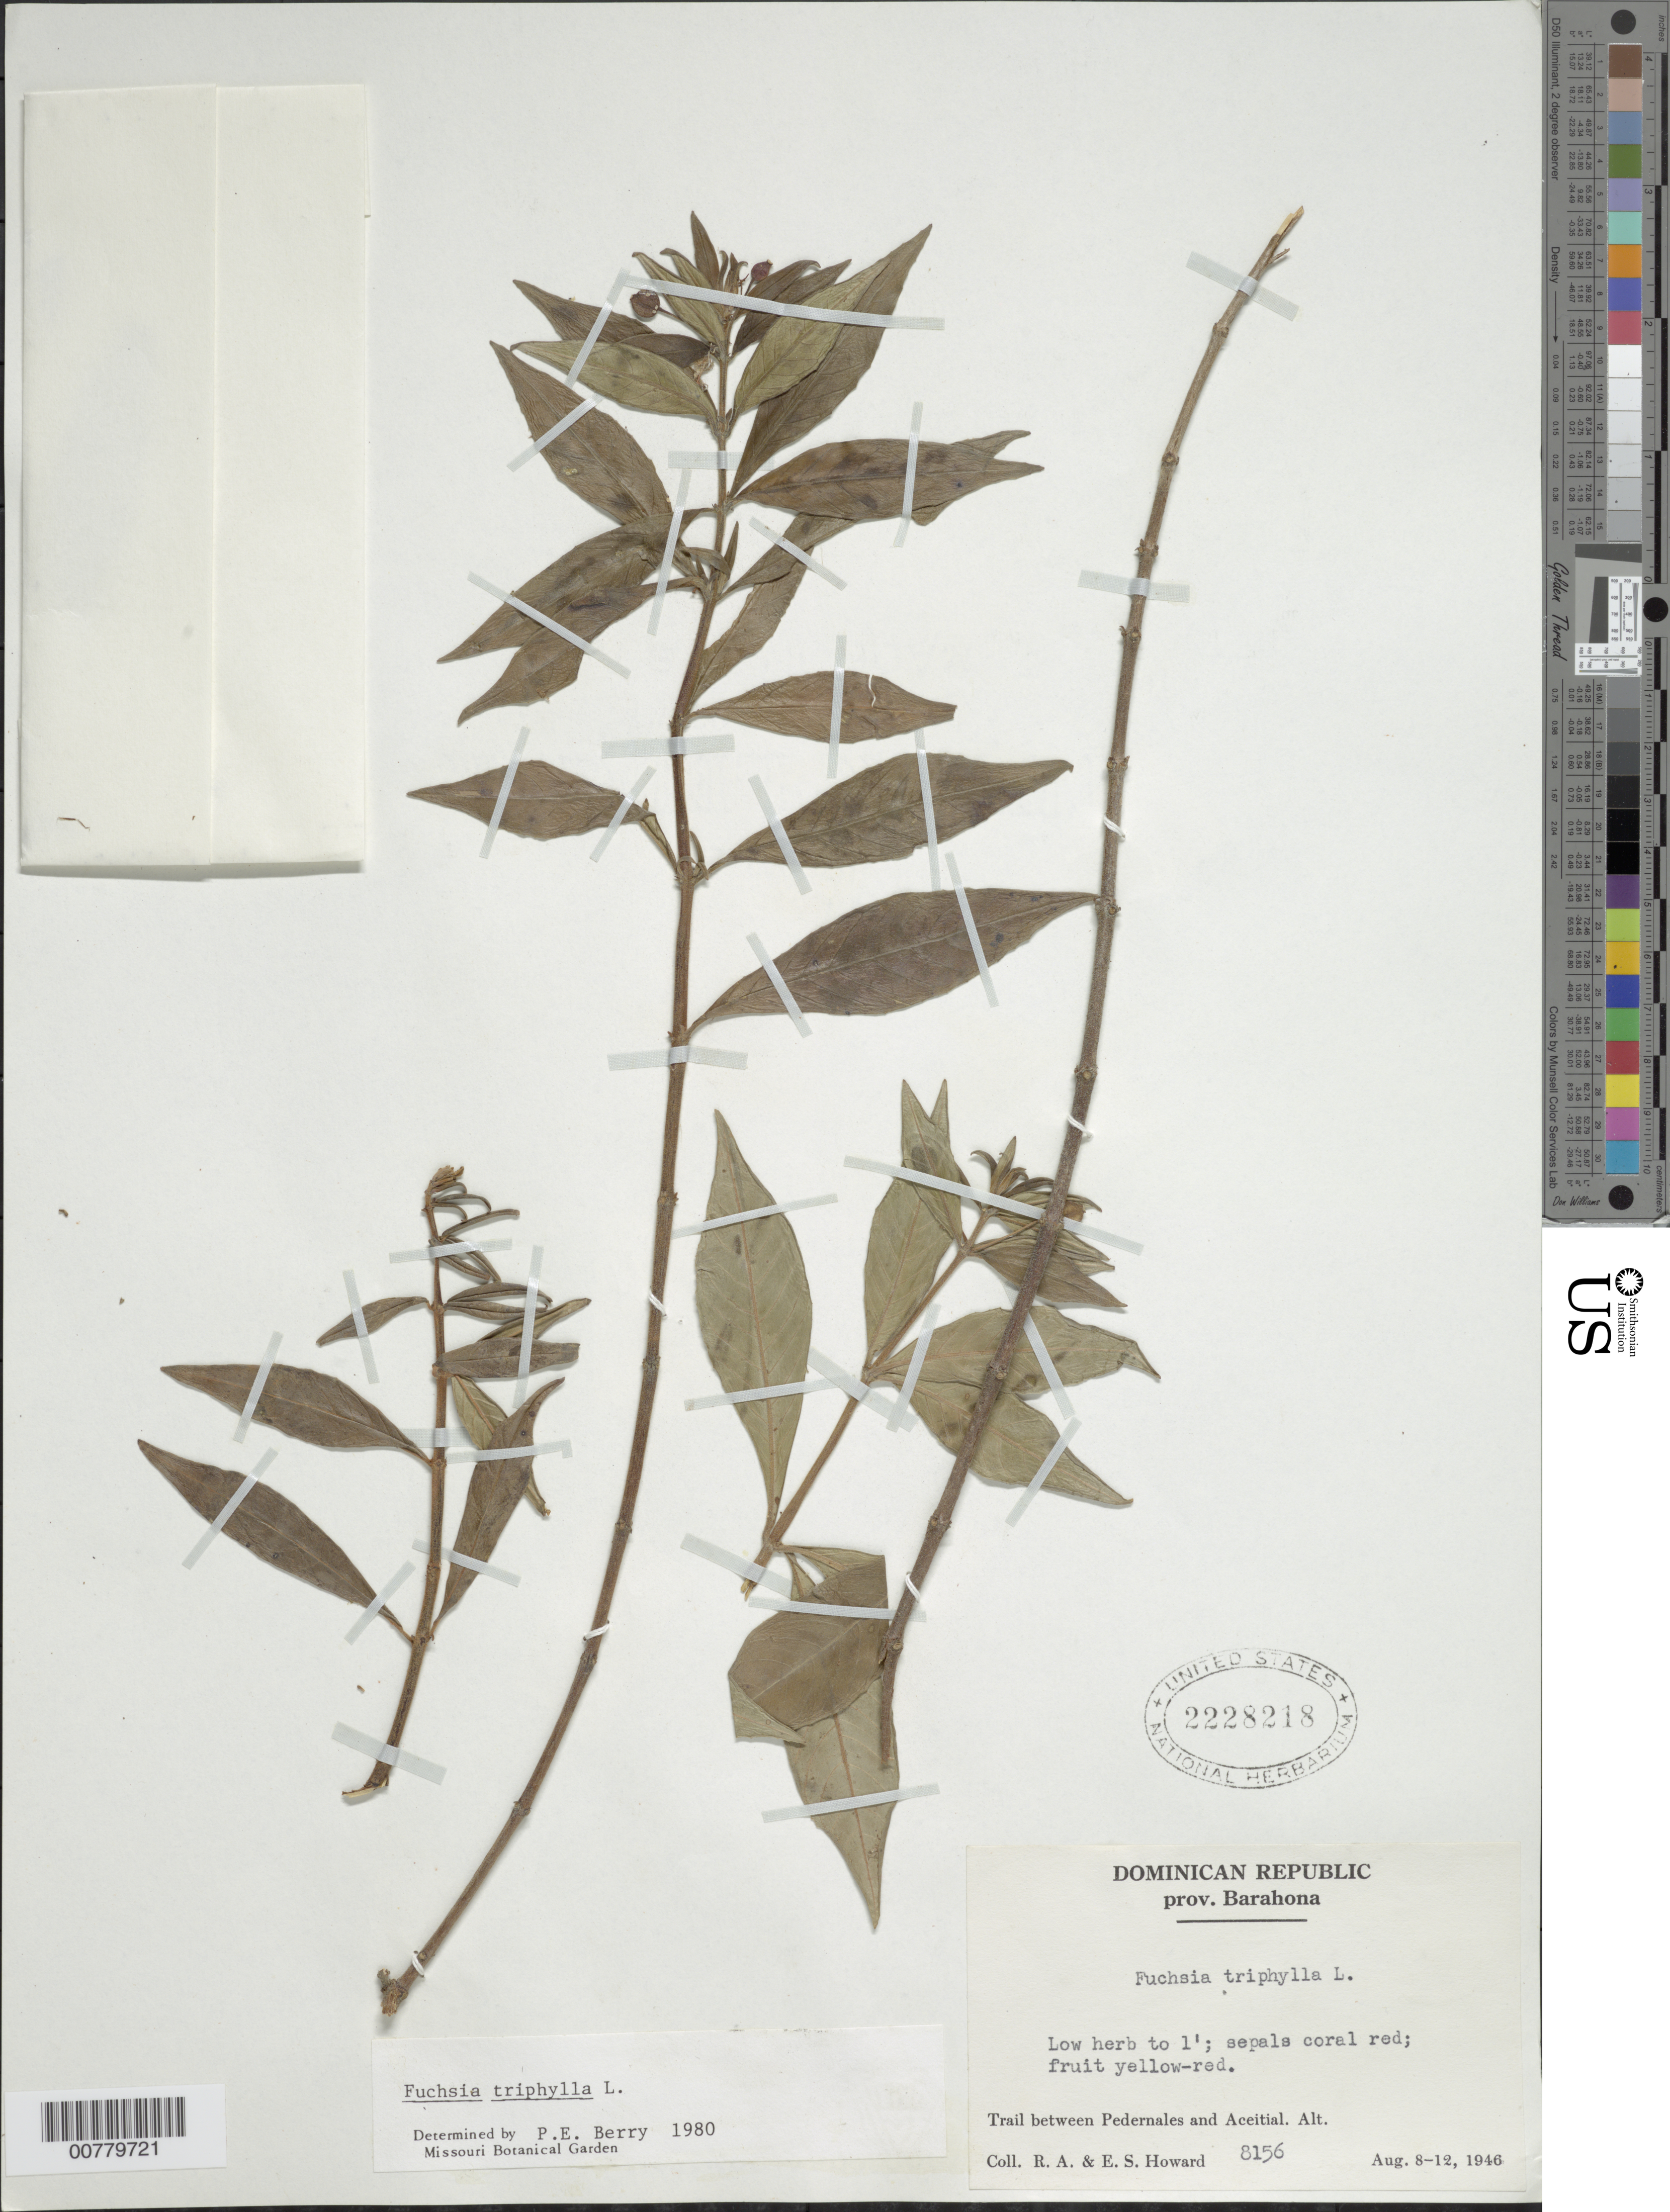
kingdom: Plantae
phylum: Tracheophyta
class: Magnoliopsida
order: Myrtales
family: Onagraceae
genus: Fuchsia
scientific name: Fuchsia triphylla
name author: L.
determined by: Berry, P. E., (WIS), University of Wisconsin - Madison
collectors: R. A. Howard & E. S. Howard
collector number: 8156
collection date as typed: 08 Aug 1946 to 12 Aug 1946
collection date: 1946-08-08/1946-08-12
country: Dominican Republic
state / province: Barahona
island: Hispaniola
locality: Trail between Pedernales and Aceitial.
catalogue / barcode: US 2228218